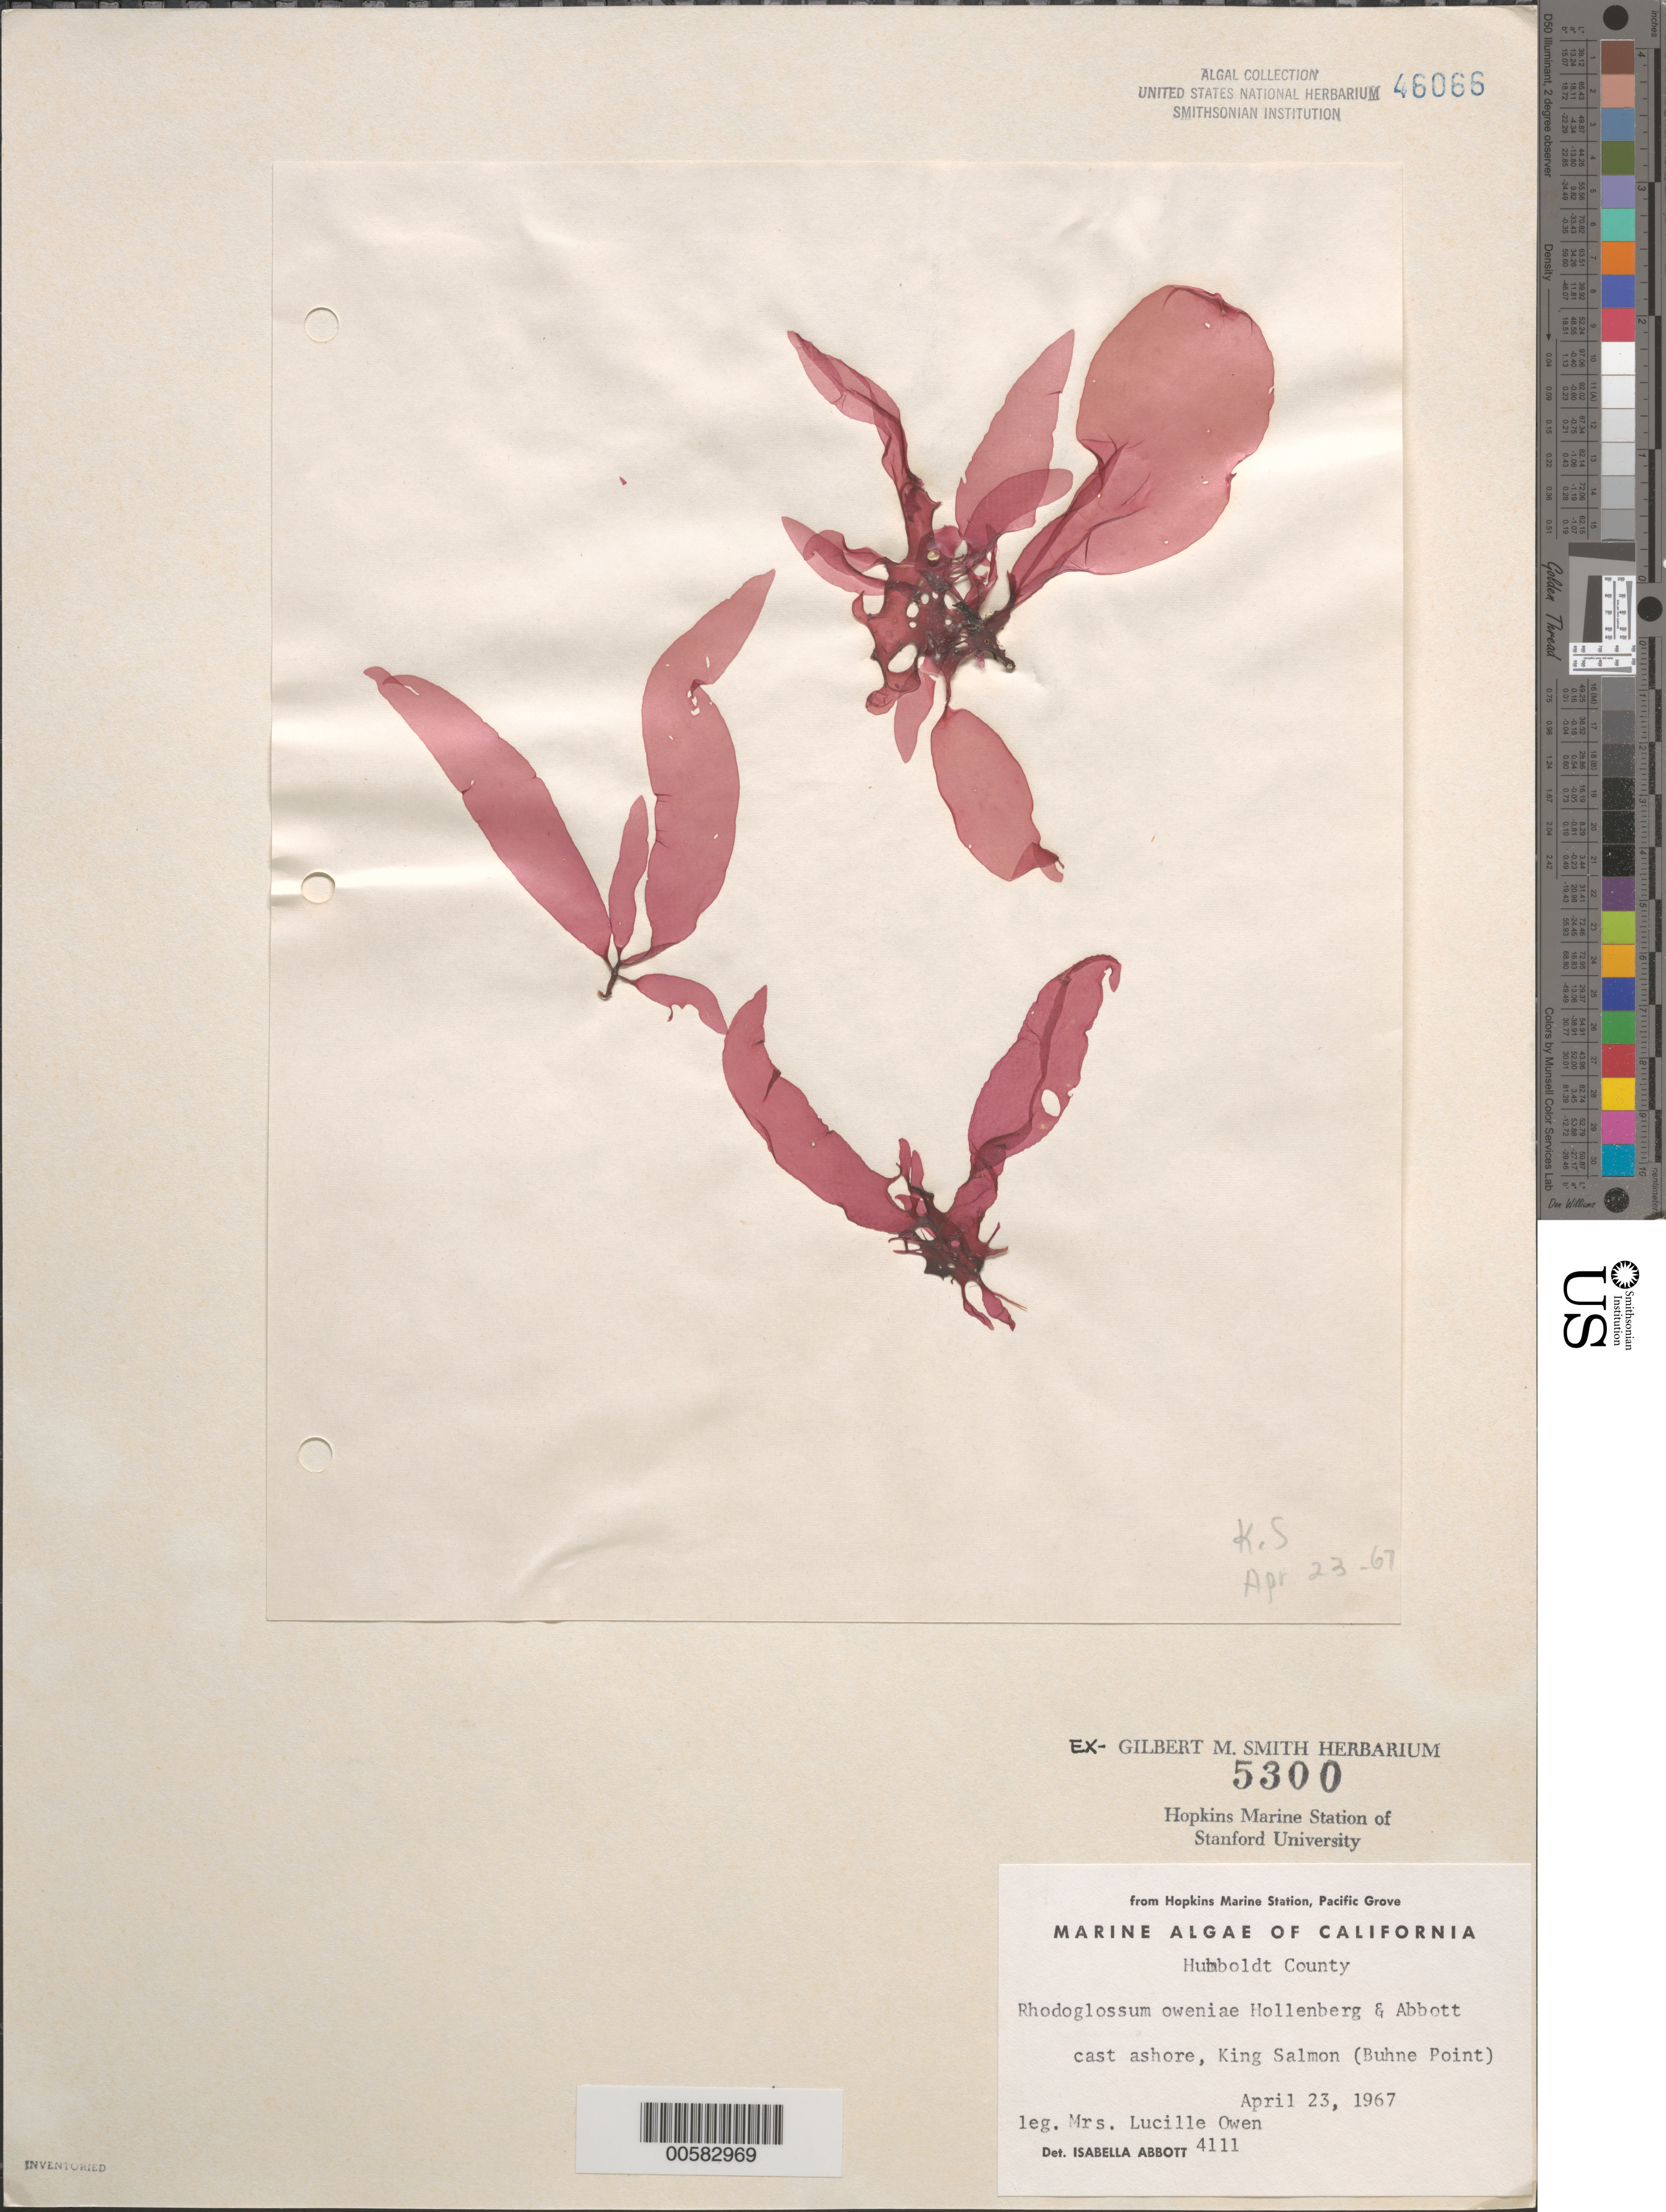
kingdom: Plantae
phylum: Rhodophyta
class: Florideophyceae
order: Gigartinales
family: Gigartinaceae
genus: Mazzaella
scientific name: Mazzaella californica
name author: (J. Agardh) G. De Toni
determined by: Algae name updating Project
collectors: L. Owen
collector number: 4111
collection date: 1967-04-23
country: United States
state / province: California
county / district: Humboldt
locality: Humboldt County. Cast ashore, King Salmon (Buhne Point).